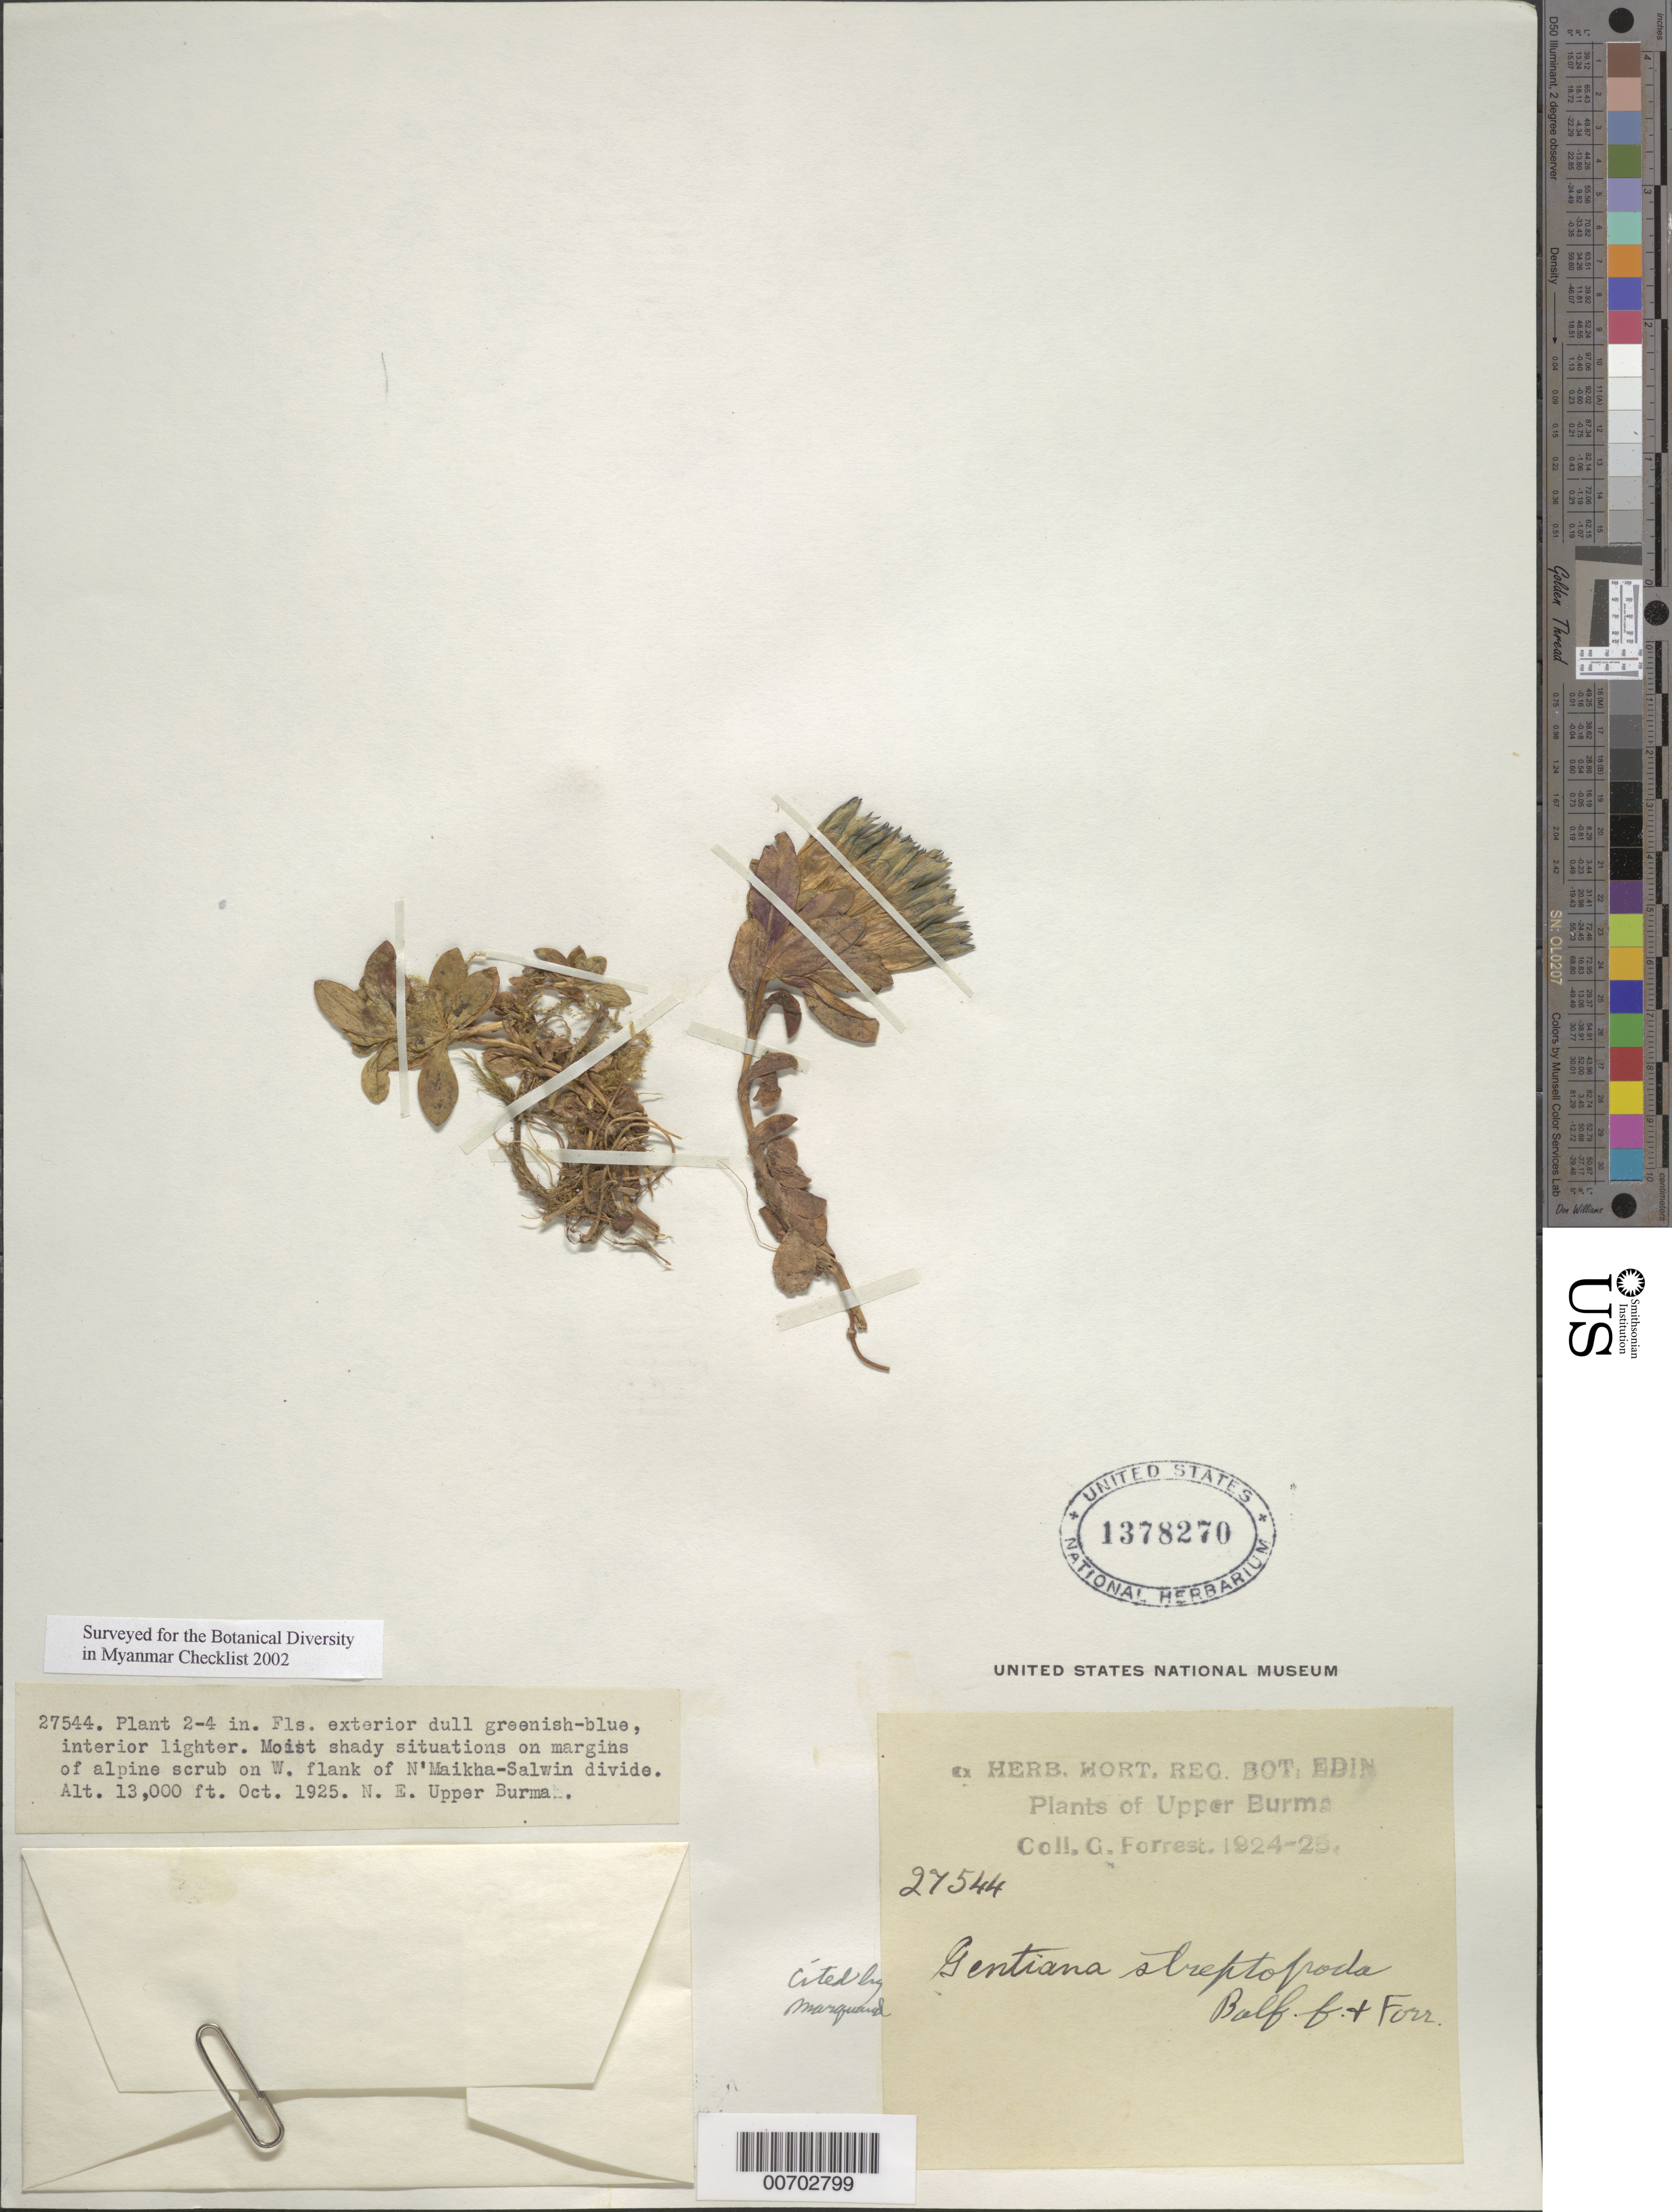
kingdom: Plantae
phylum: Tracheophyta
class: Magnoliopsida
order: Gentianales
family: Gentianaceae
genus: Gentiana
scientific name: Gentiana streptopoda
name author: Balf. f. & Forrest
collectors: G. Forrest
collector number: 27544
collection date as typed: Oct 1925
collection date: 1925-10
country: Myanmar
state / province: Kachin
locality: W flank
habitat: Moist shady places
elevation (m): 3962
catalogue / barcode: US 1378270